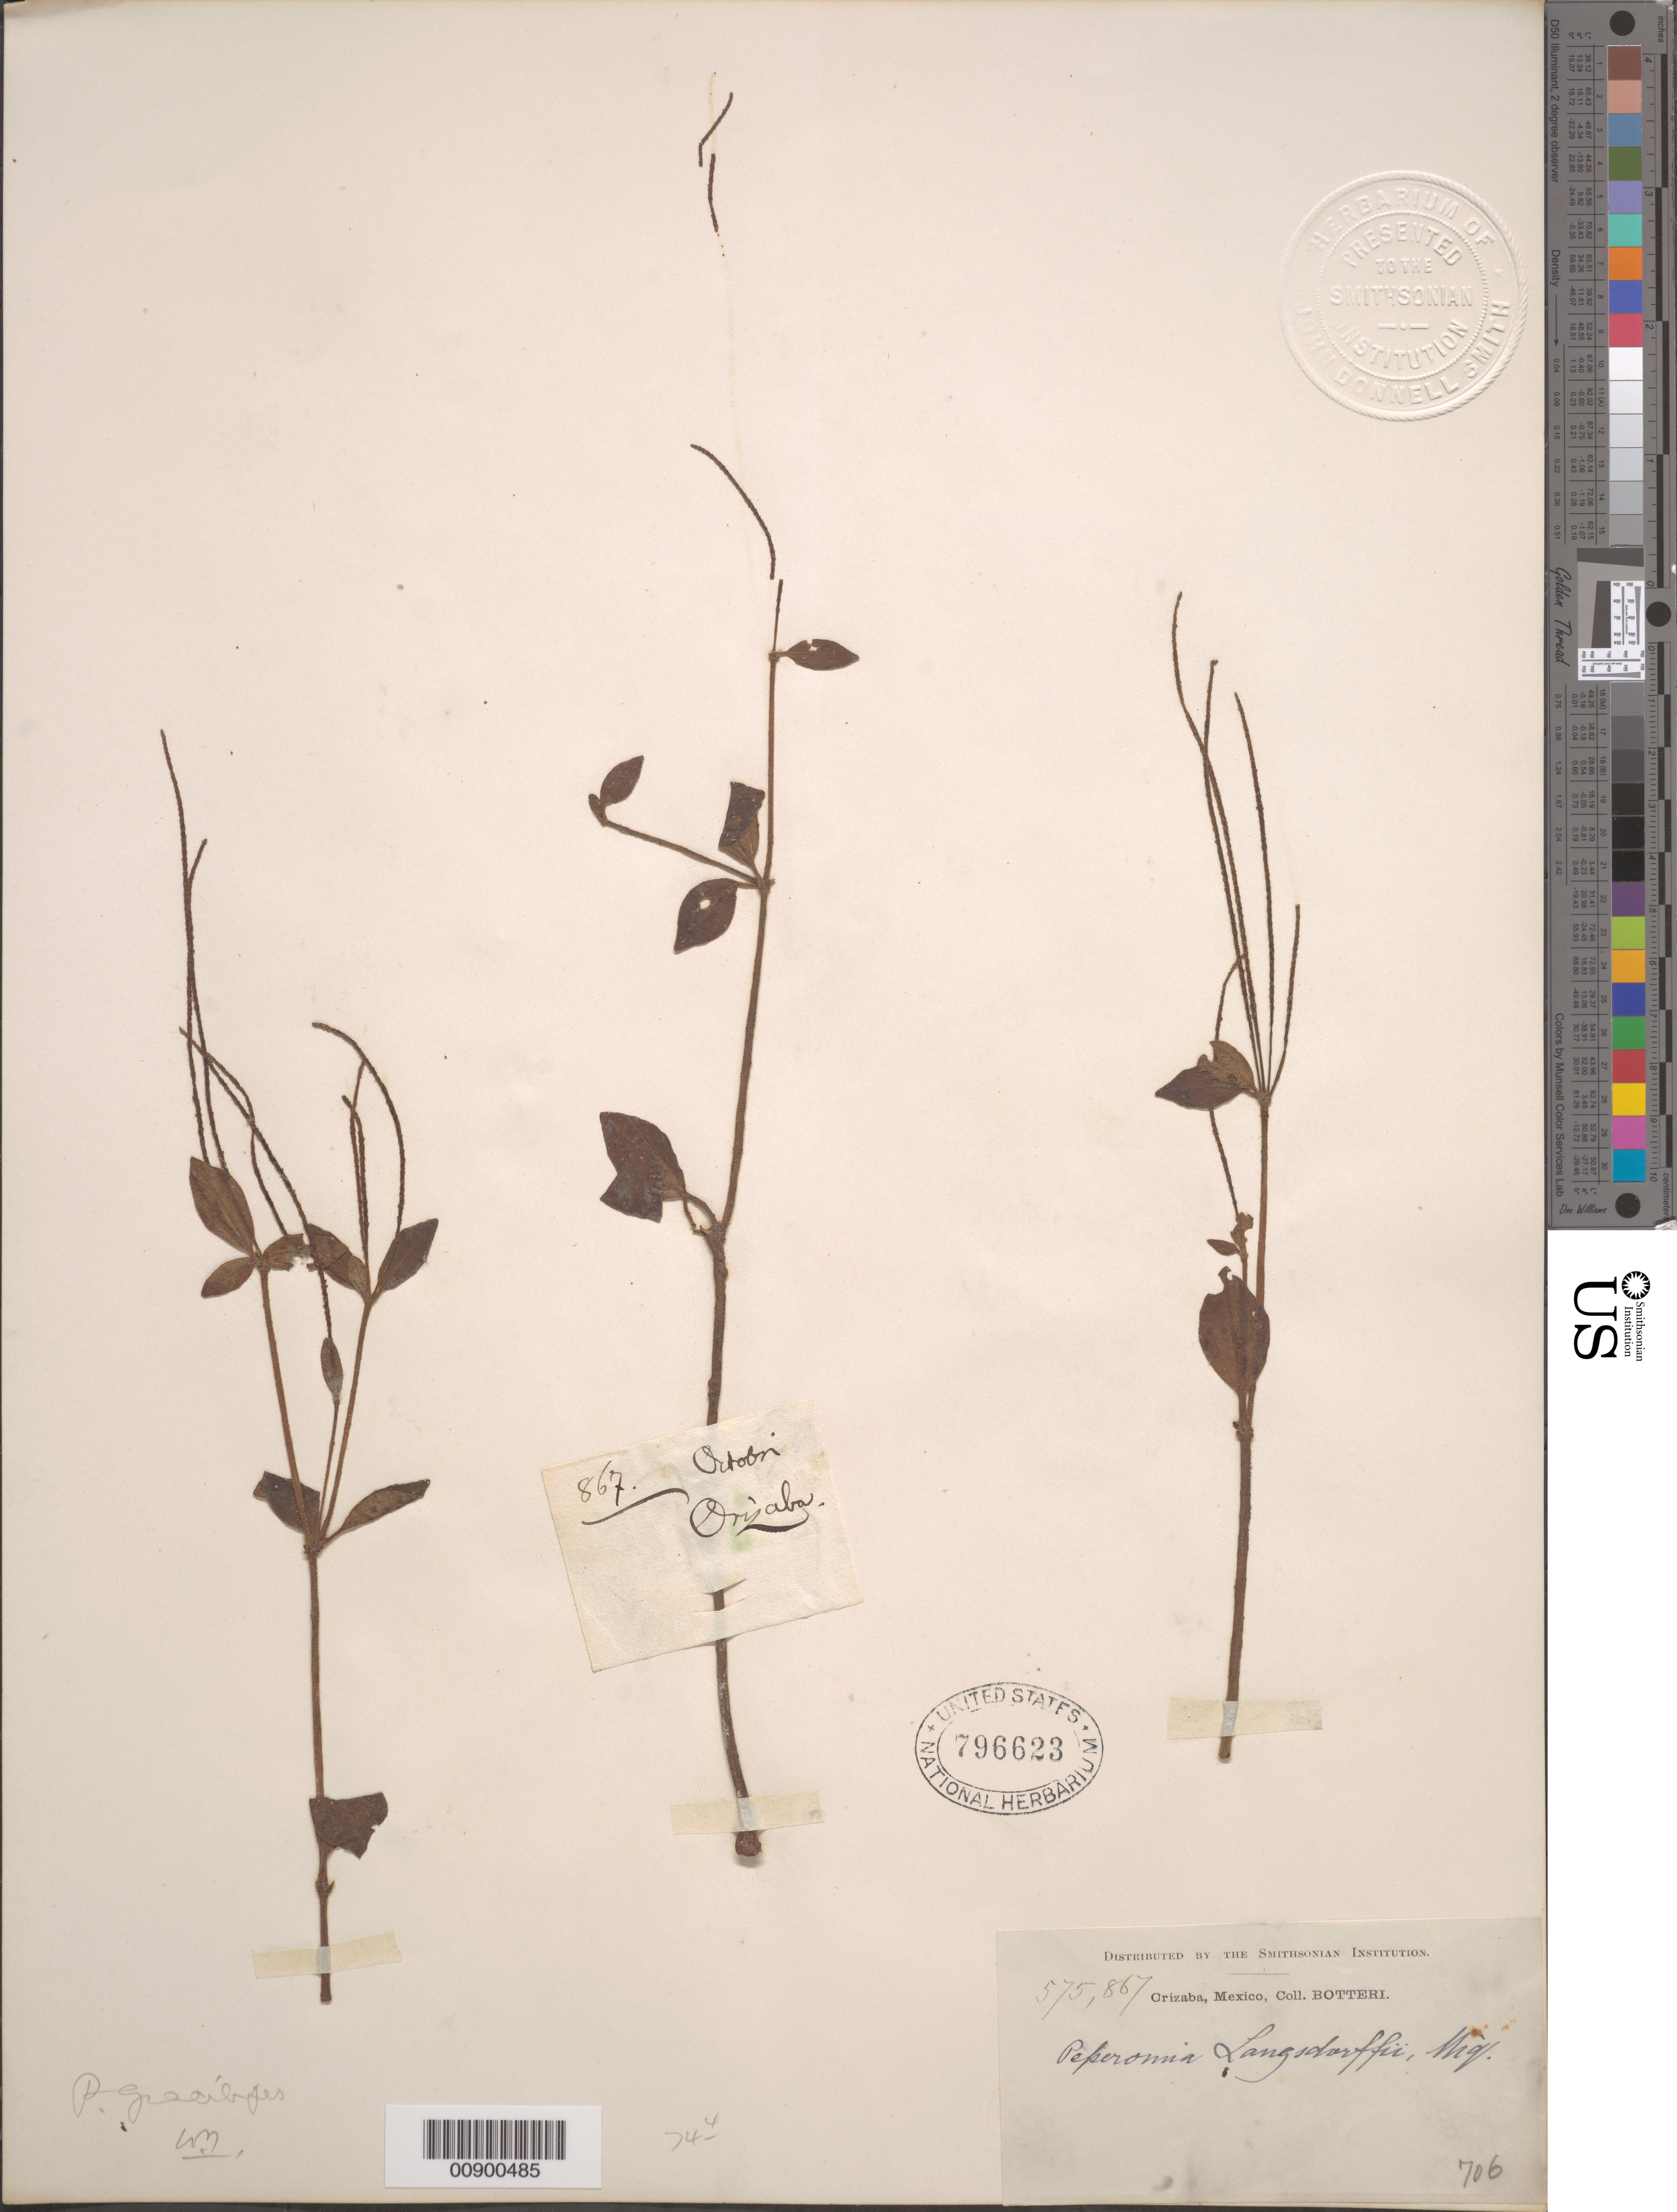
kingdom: Plantae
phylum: Tracheophyta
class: Magnoliopsida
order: Piperales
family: Piperaceae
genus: Peperomia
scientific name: Peperomia sp.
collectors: M. Botteri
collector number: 575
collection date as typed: Oct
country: Mexico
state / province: Veracruz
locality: Orizaba, Veracruz.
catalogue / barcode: US 796623